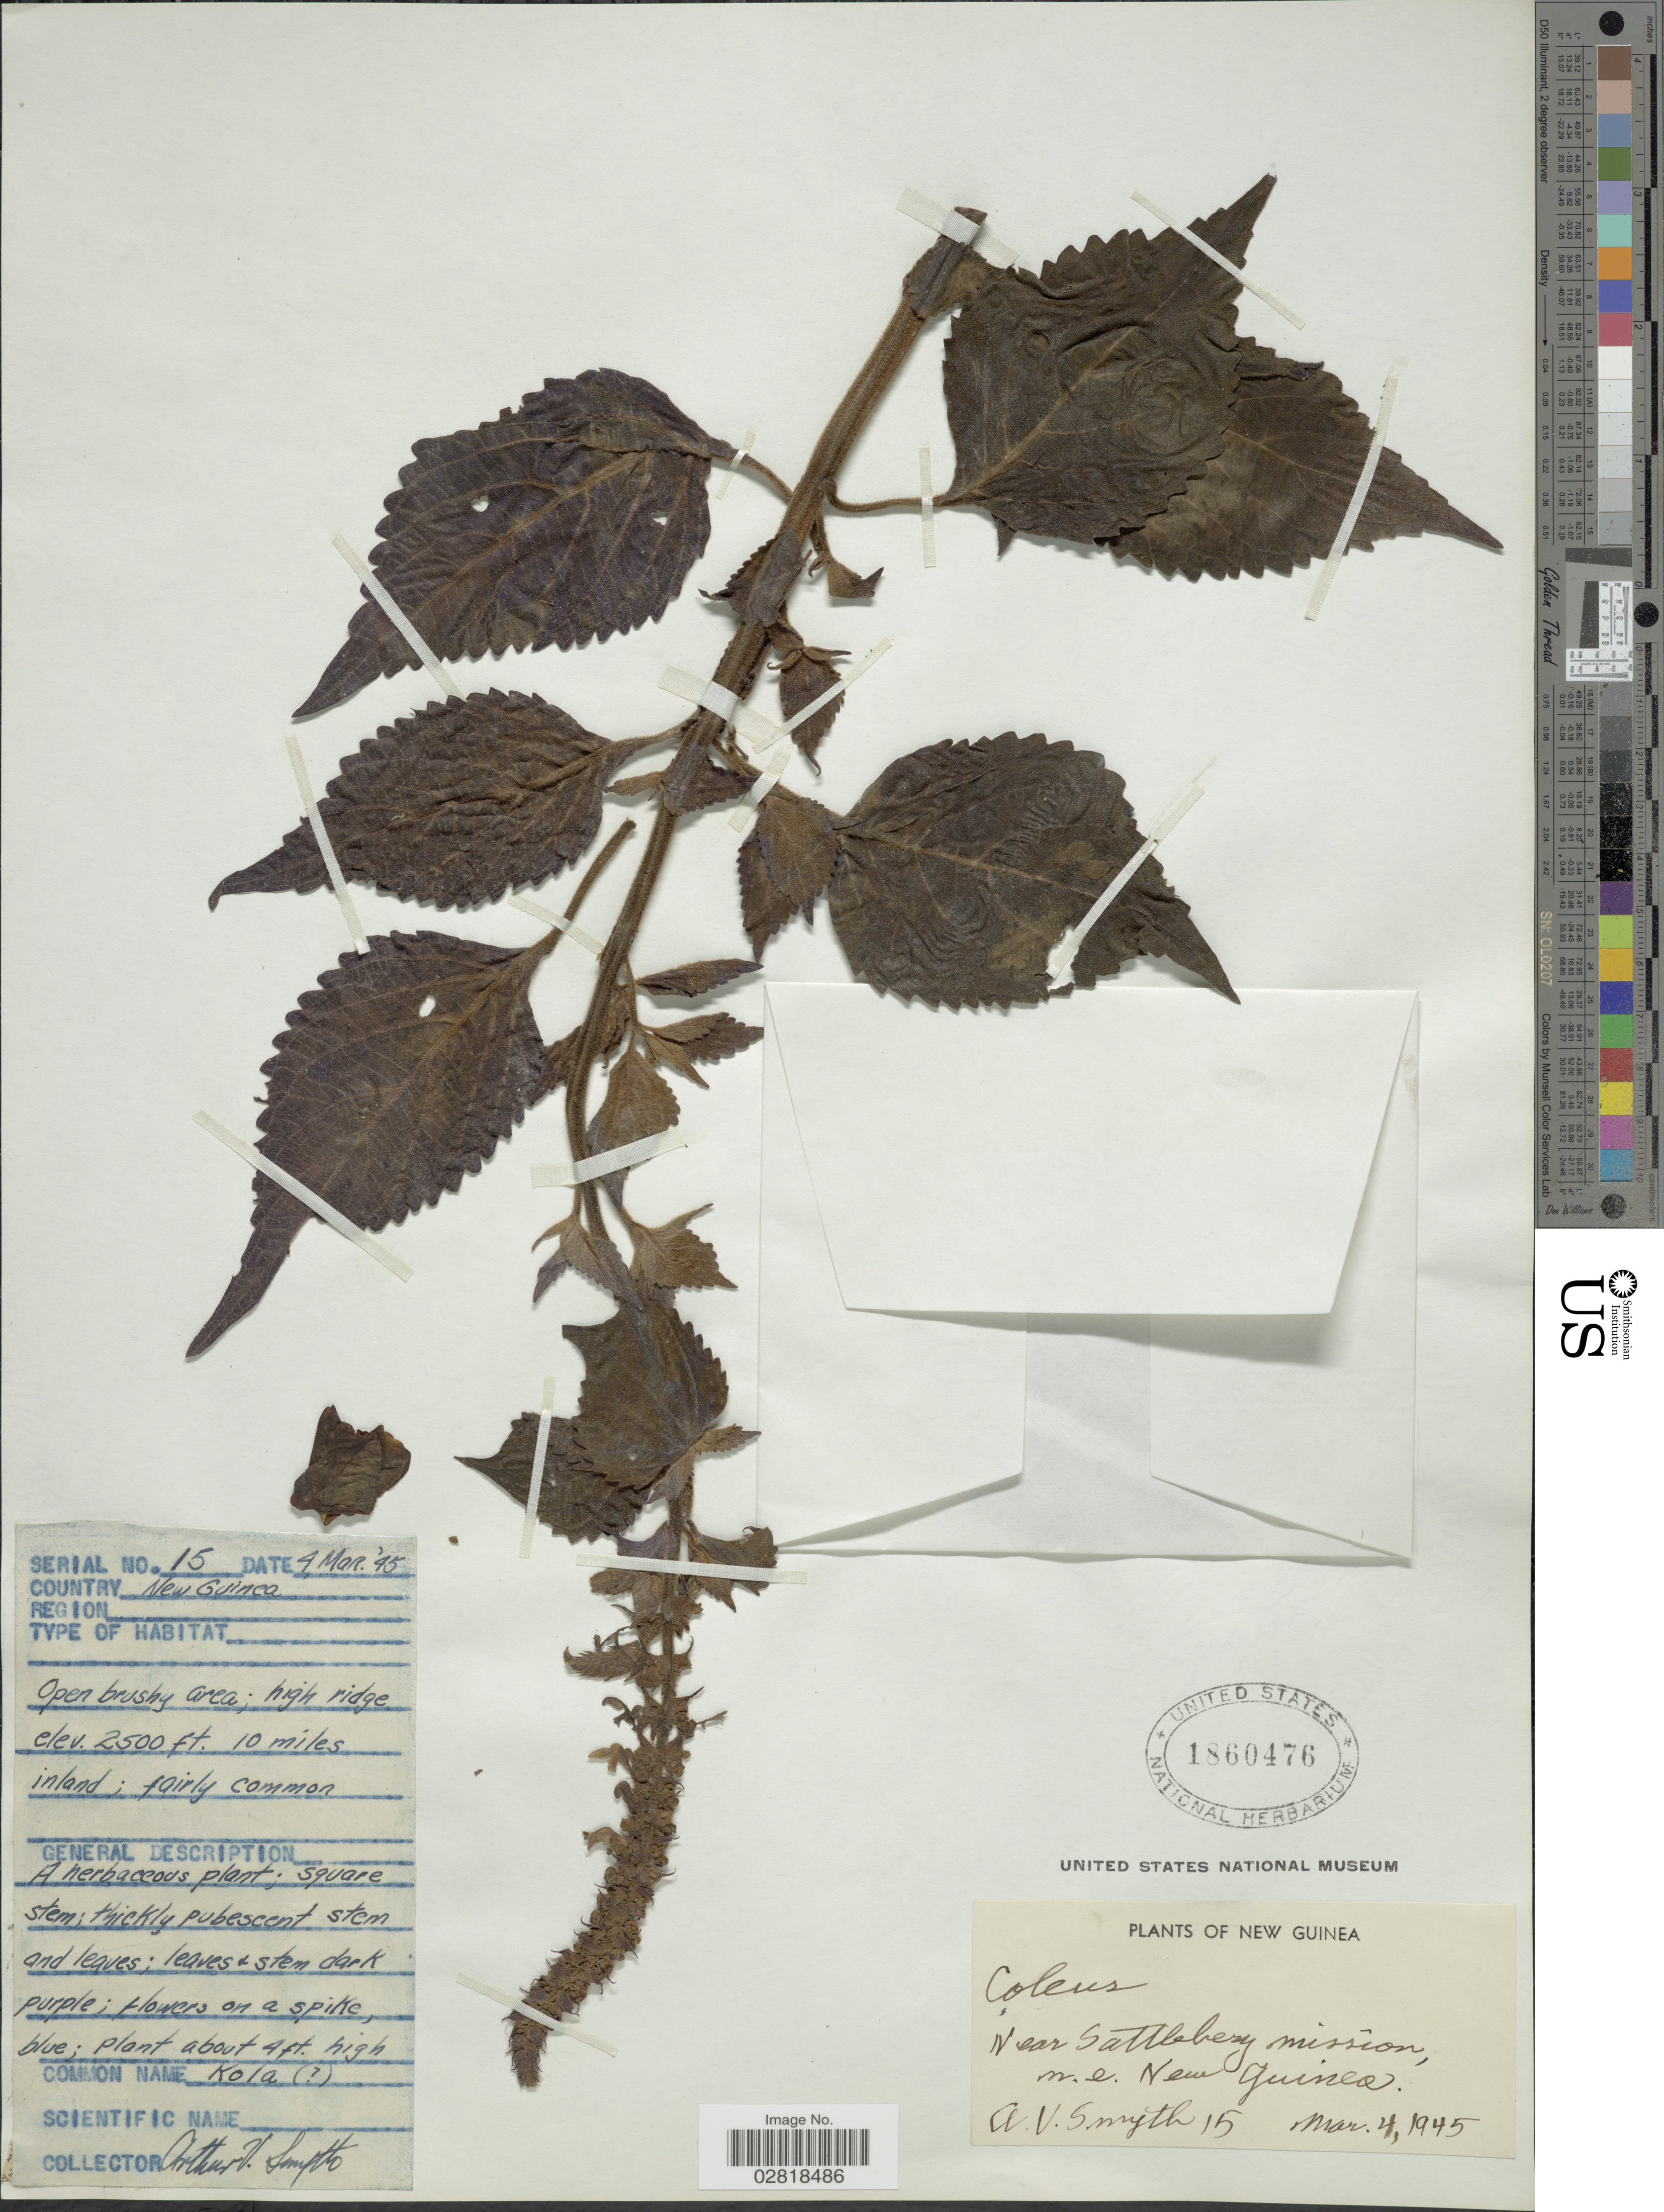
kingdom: Plantae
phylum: Tracheophyta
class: Magnoliopsida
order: Lamiales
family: Lamiaceae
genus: Plectranthus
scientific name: Plectranthus sp.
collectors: A. V. Smyth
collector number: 15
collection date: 1945-03-04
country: Papua New Guinea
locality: New Guinea. Near Sattleberg mission, n.e. New Guinea. 10 miles inland.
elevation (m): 762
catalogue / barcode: US 1860476